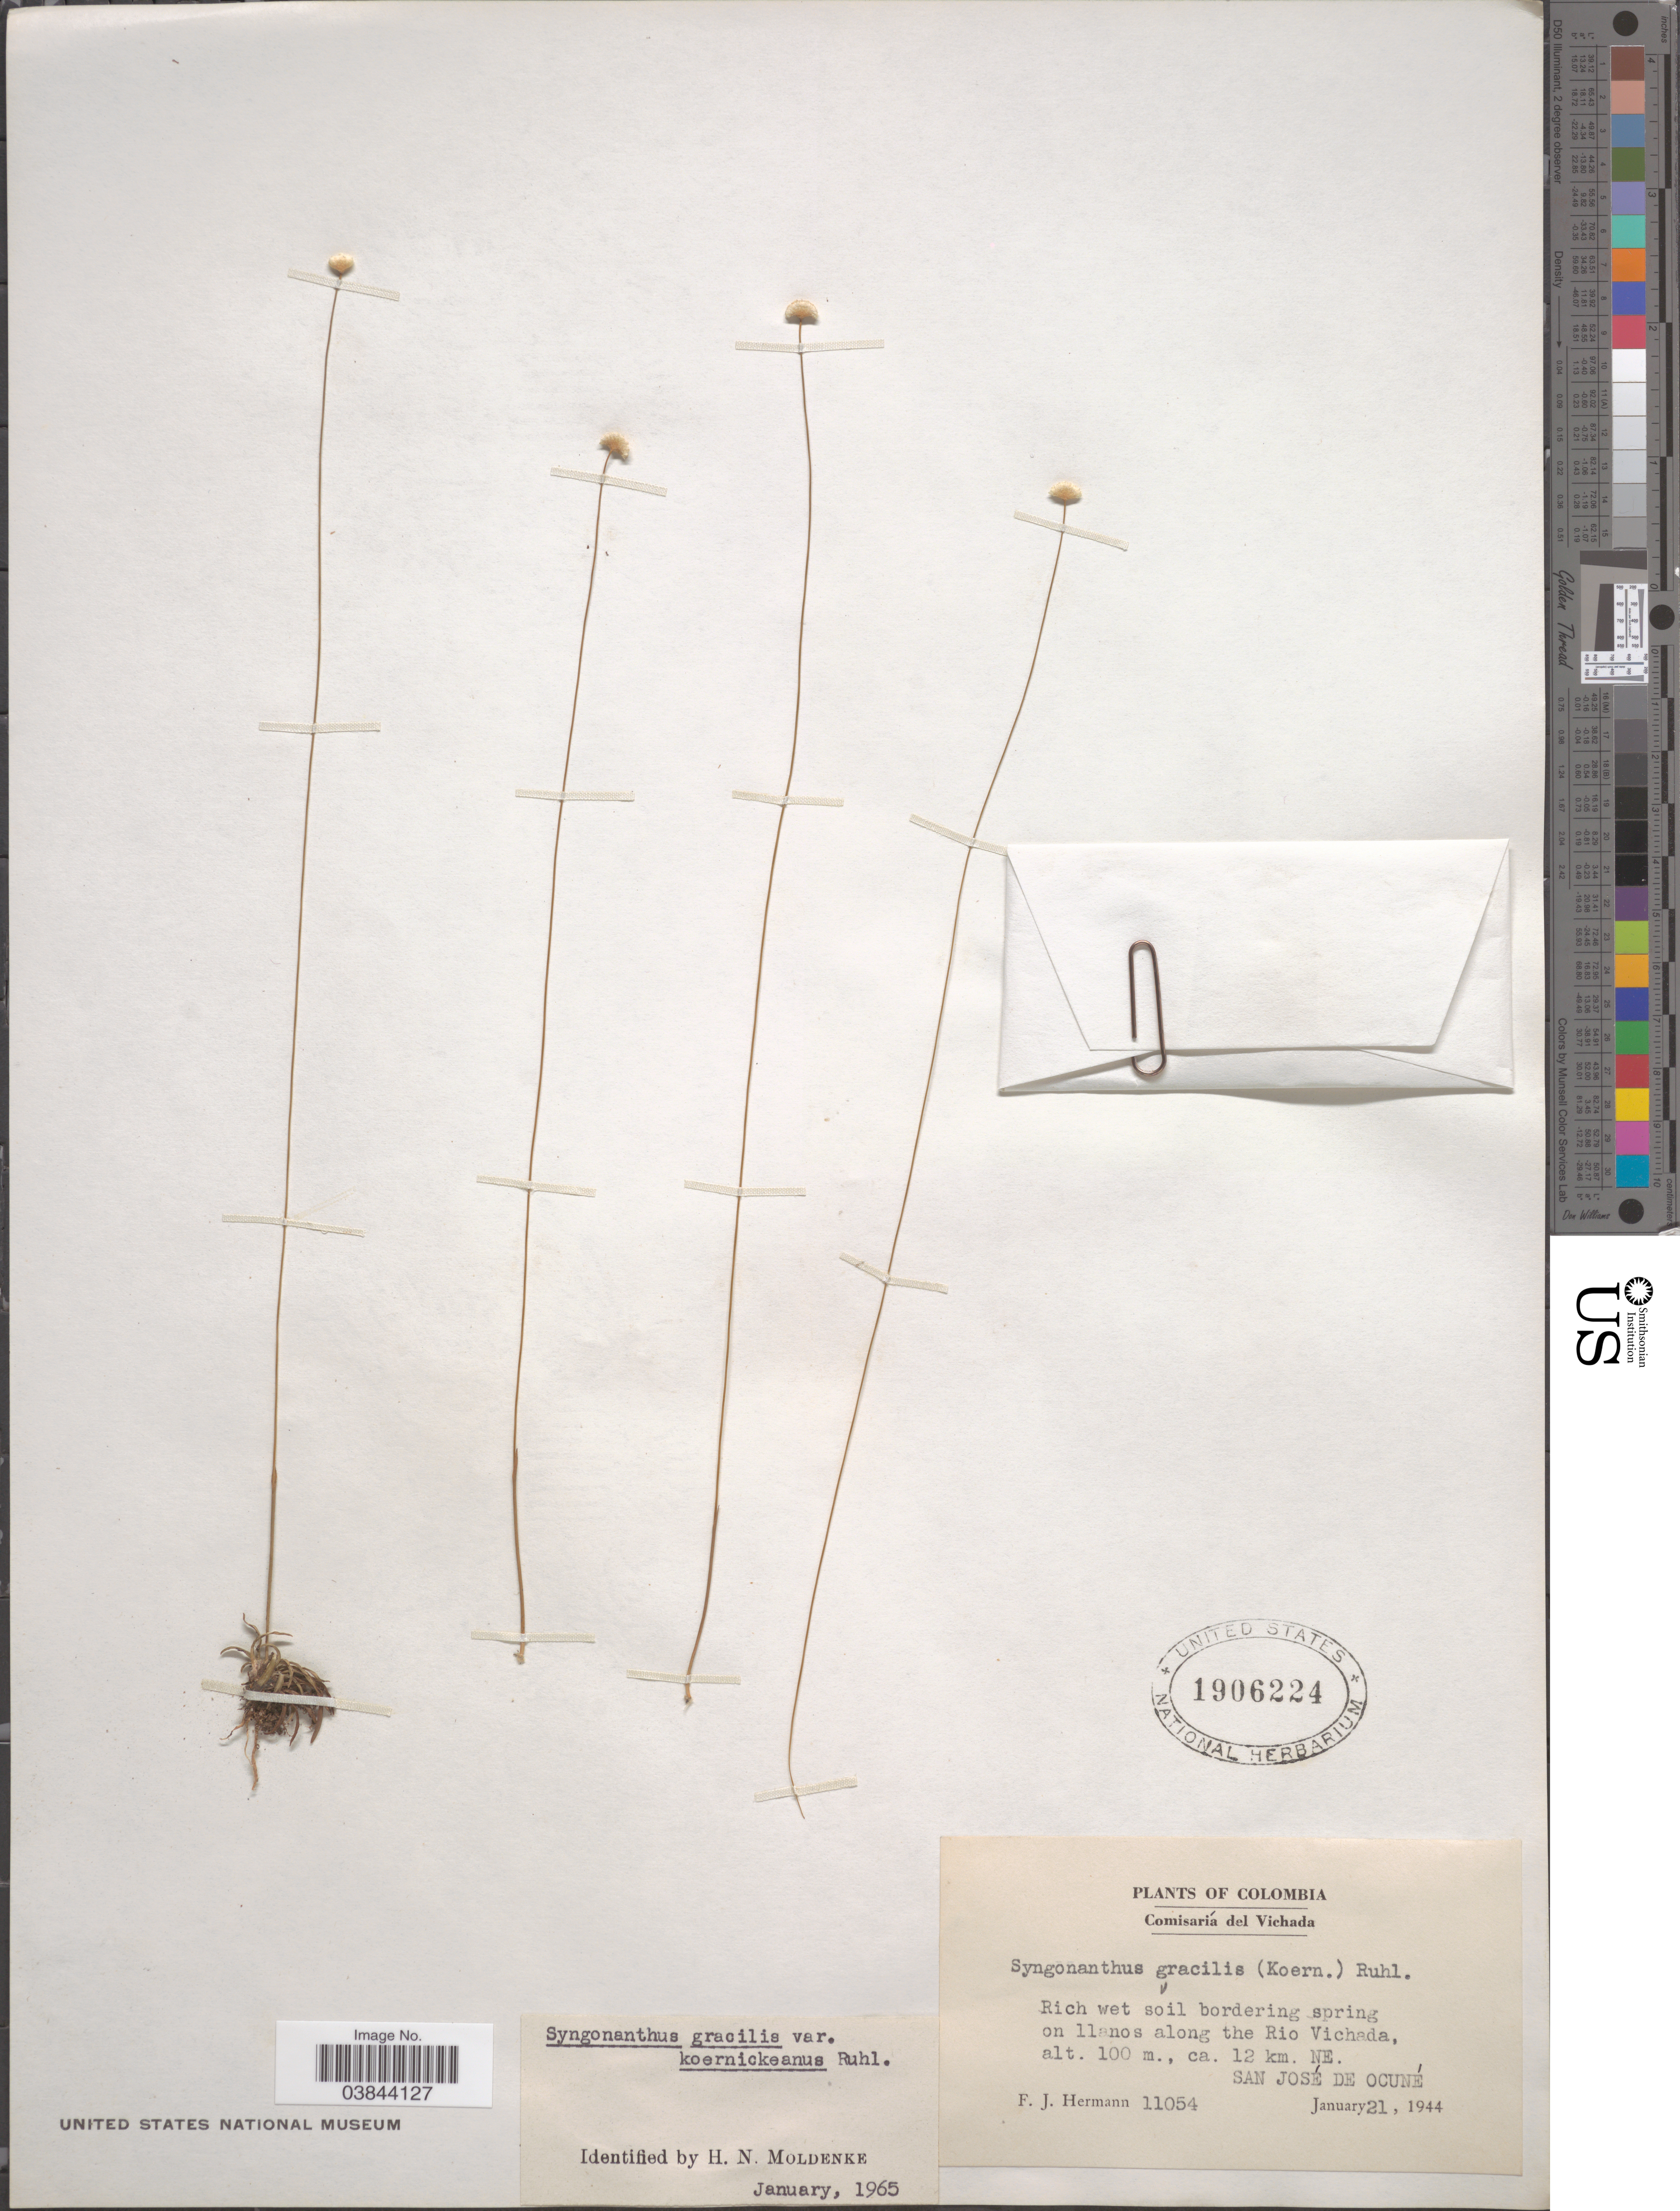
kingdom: Plantae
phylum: Tracheophyta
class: Liliopsida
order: Poales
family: Eriocaulaceae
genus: Syngonanthus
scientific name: Syngonanthus gracilis var. koernickeanus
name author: Ruhland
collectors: F. J. Hermann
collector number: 11054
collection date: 1944-01-21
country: Colombia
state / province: Vichada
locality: Comisaría del Vichada. Along the Rio Vichada, ca. 12 km. NE. San José de Ocuné.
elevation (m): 100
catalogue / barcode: US 1906224